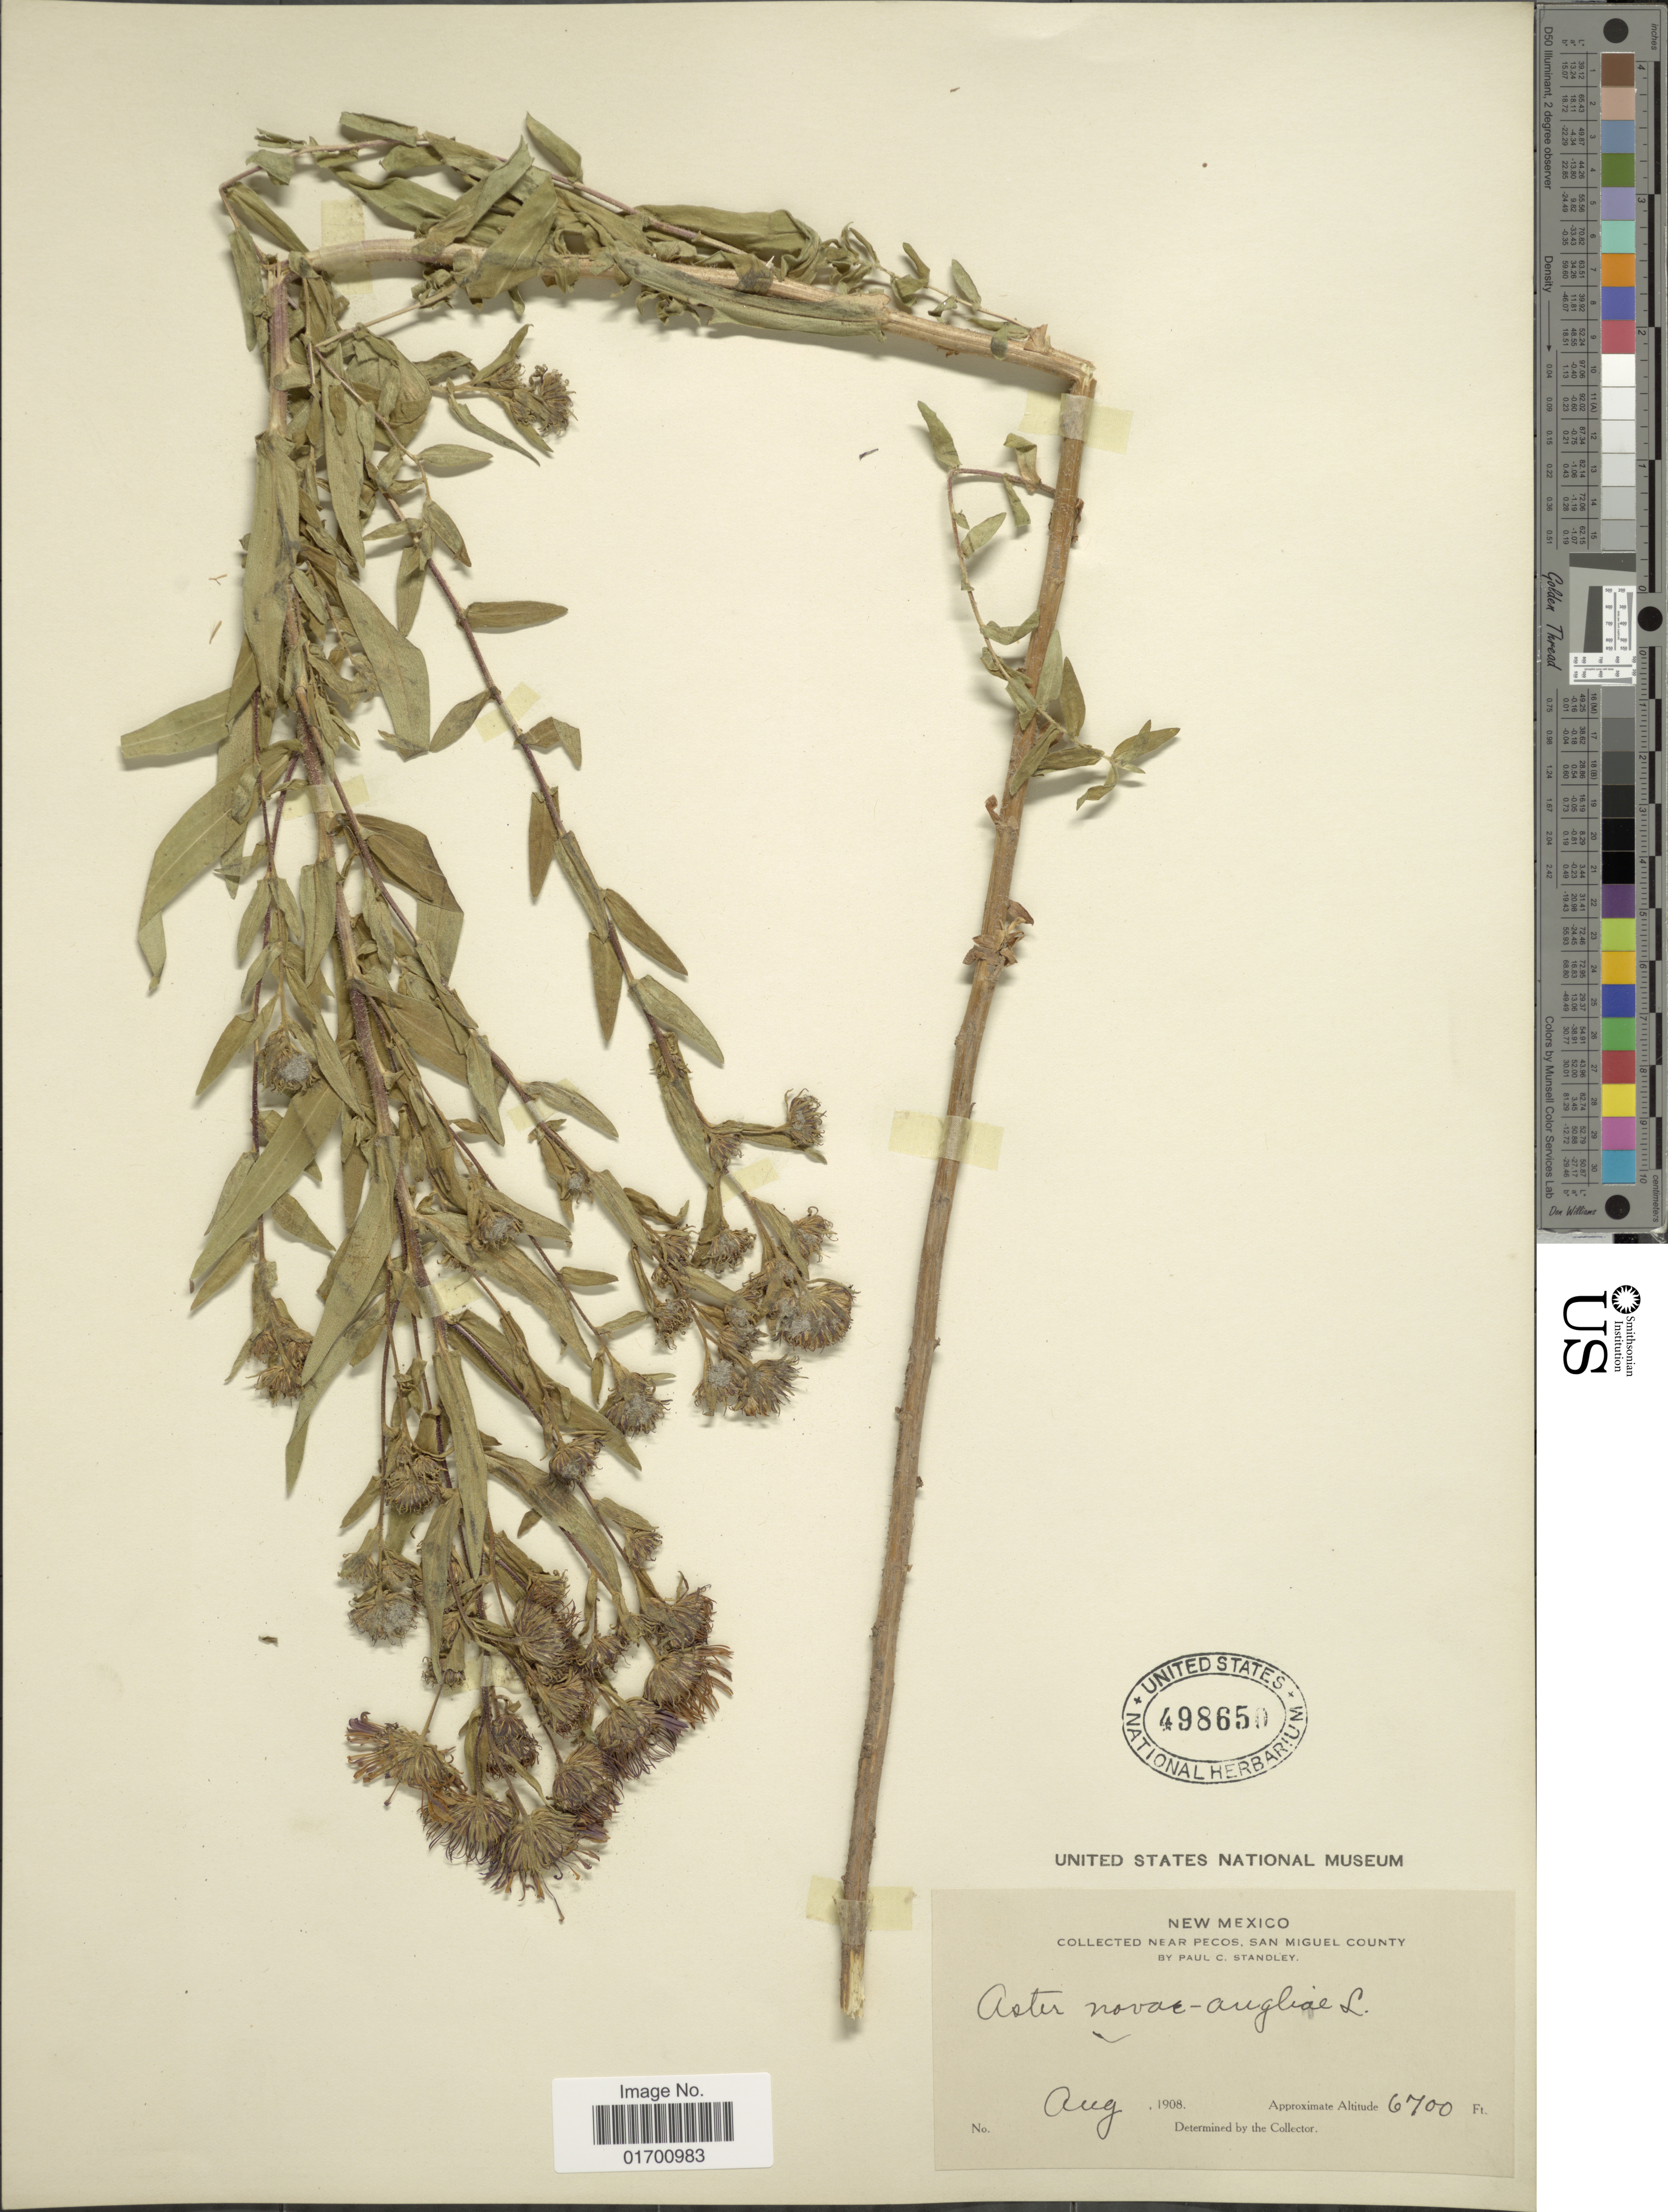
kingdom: Plantae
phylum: Tracheophyta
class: Magnoliopsida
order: Asterales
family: Asteraceae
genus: Symphyotrichum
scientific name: Symphyotrichum novae-angliae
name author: (L.) G.L. Nesom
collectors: P. C. Standley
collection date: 1908-08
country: United States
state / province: New Mexico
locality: Near Pecos, San Miguel County.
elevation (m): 2042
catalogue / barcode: US 498650